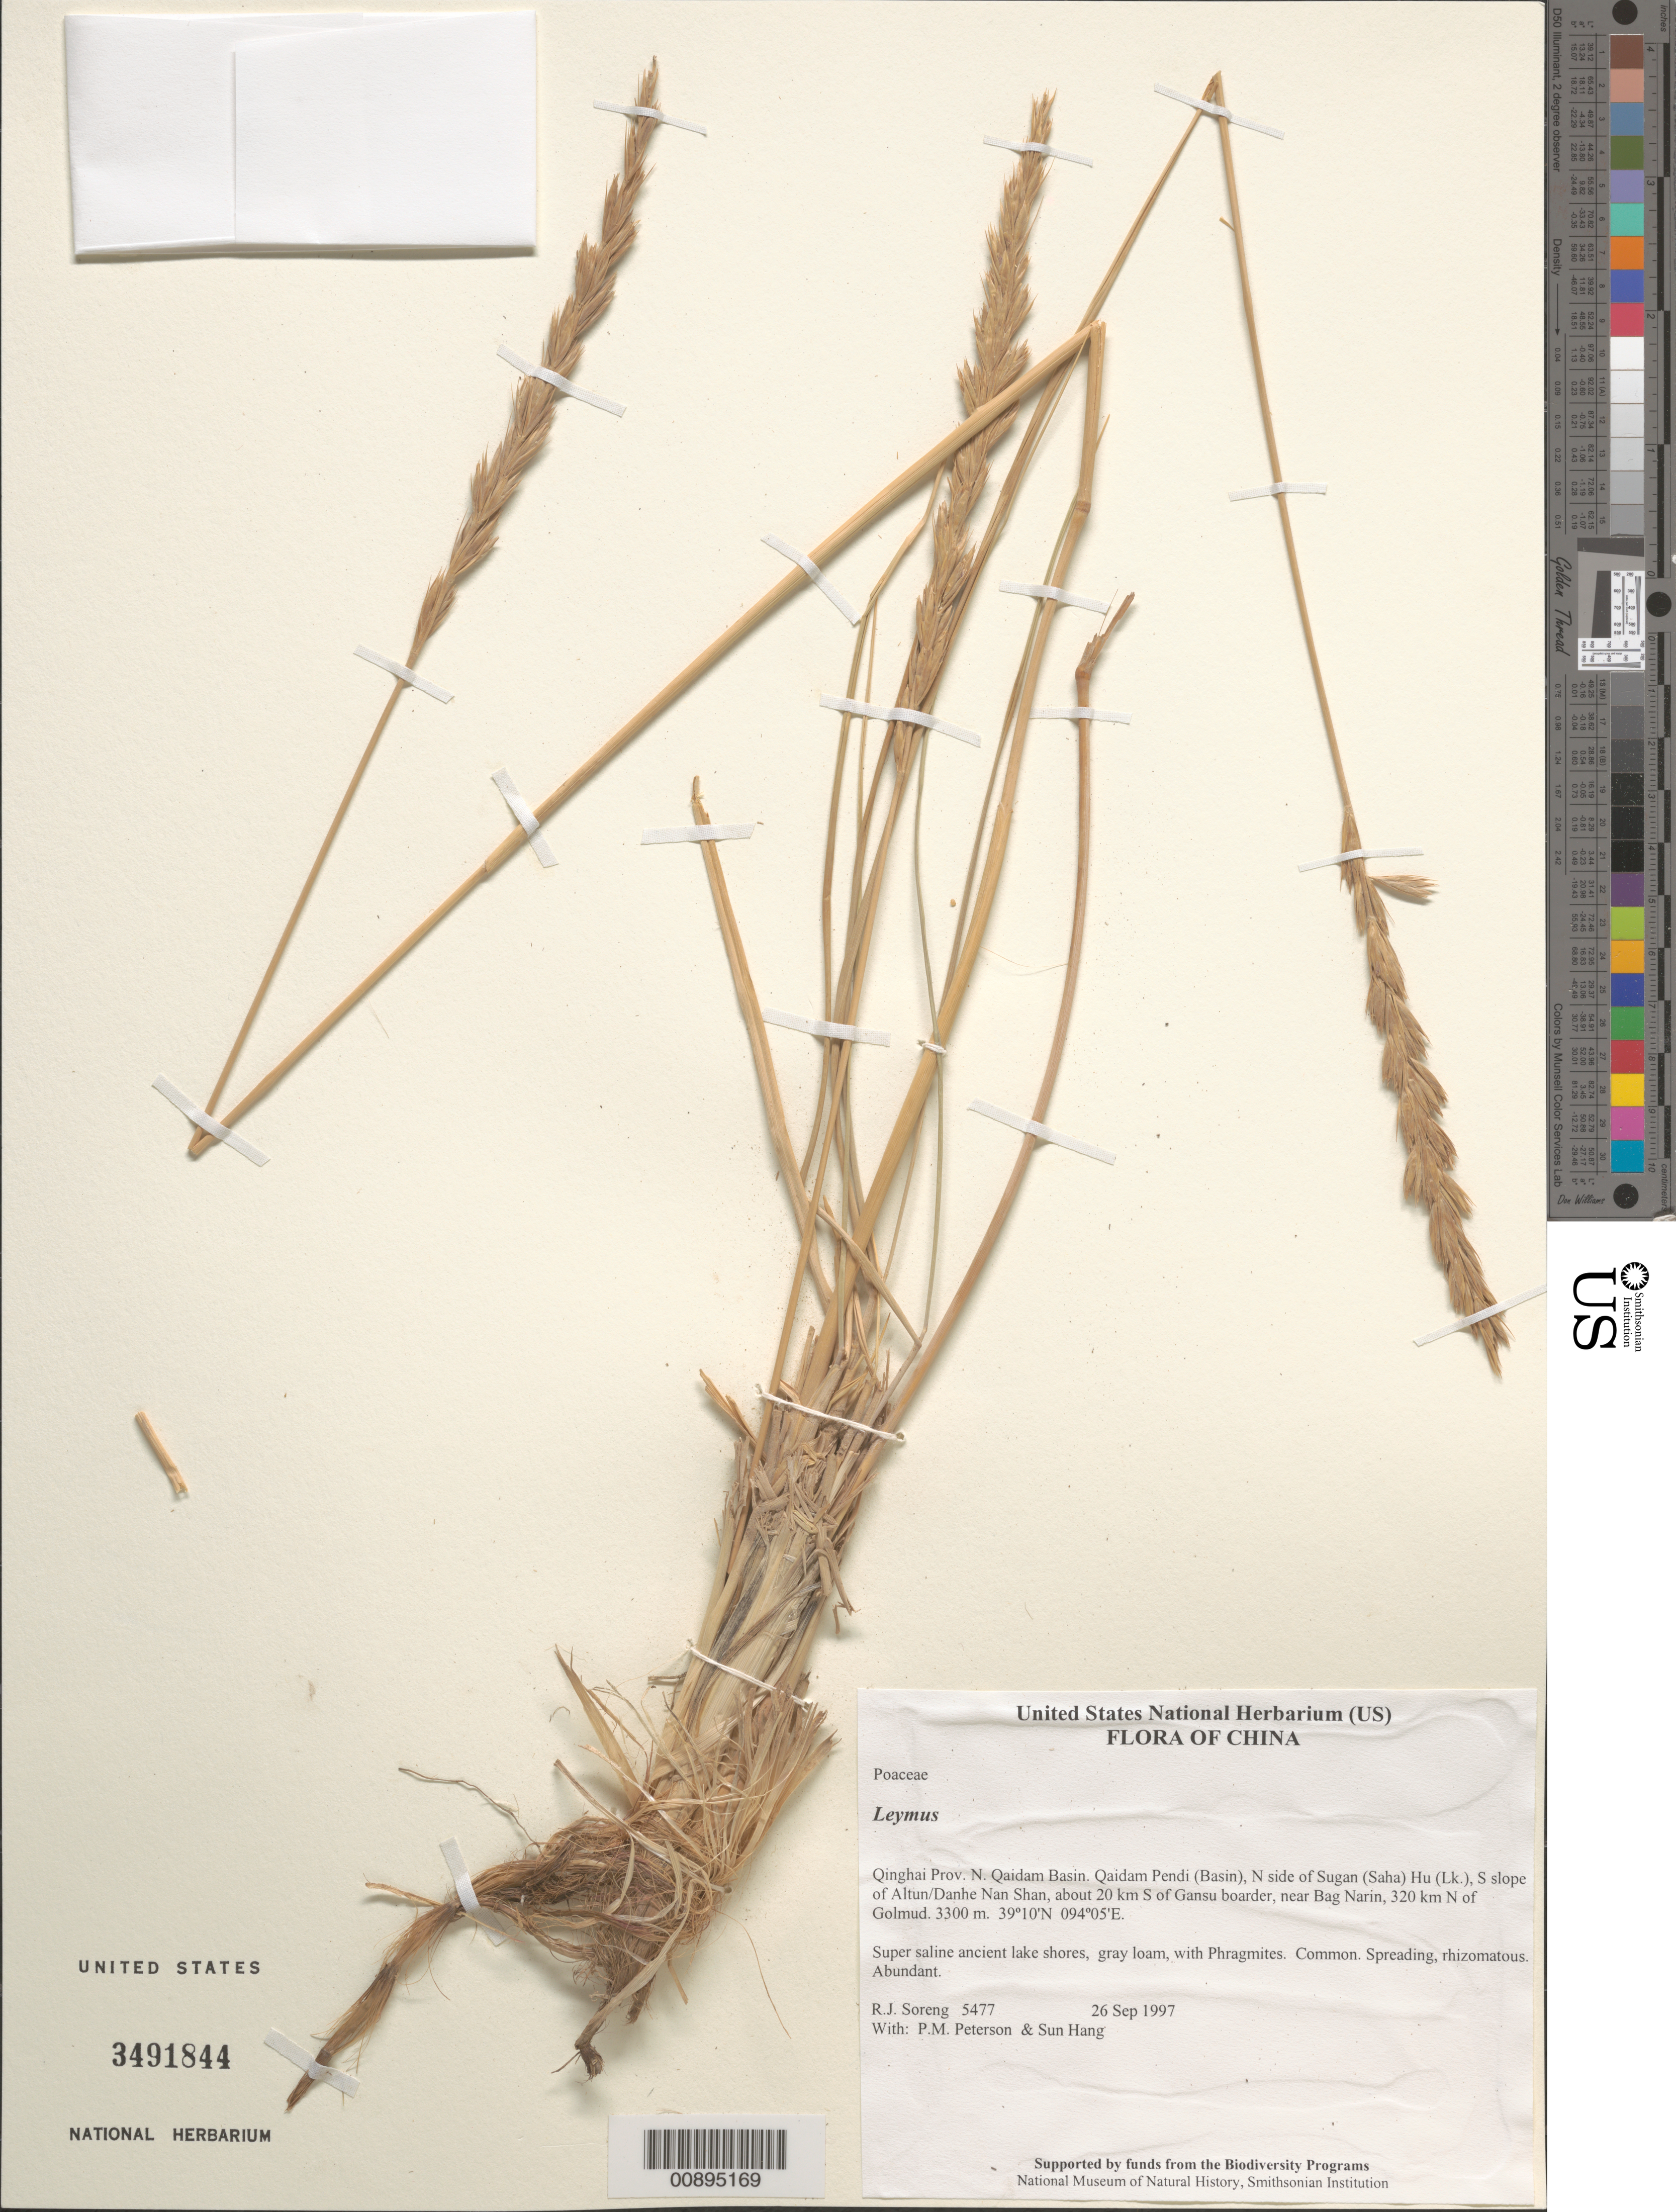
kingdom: Plantae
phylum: Tracheophyta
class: Liliopsida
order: Poales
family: Poaceae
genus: Leymus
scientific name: Leymus sp.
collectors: R. J. Soreng, P. M. Peterson & Sun Hang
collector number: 5477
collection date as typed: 26 Sep 1997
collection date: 1997-09-26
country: China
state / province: Qinghai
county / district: N. Qaidam Basin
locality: Qaidam Pendi (Basin), N side of Sugan (Saha) Hu (Lk.), S slope of Altun/Danhe Nan Shan, about 20 km S of Gansu boarder, near Bag Narin, 320 km N of Golmud.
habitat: Super saline ancient lake shores, gray loam, with Phragmites. Common.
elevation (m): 3300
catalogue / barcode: US 3491844